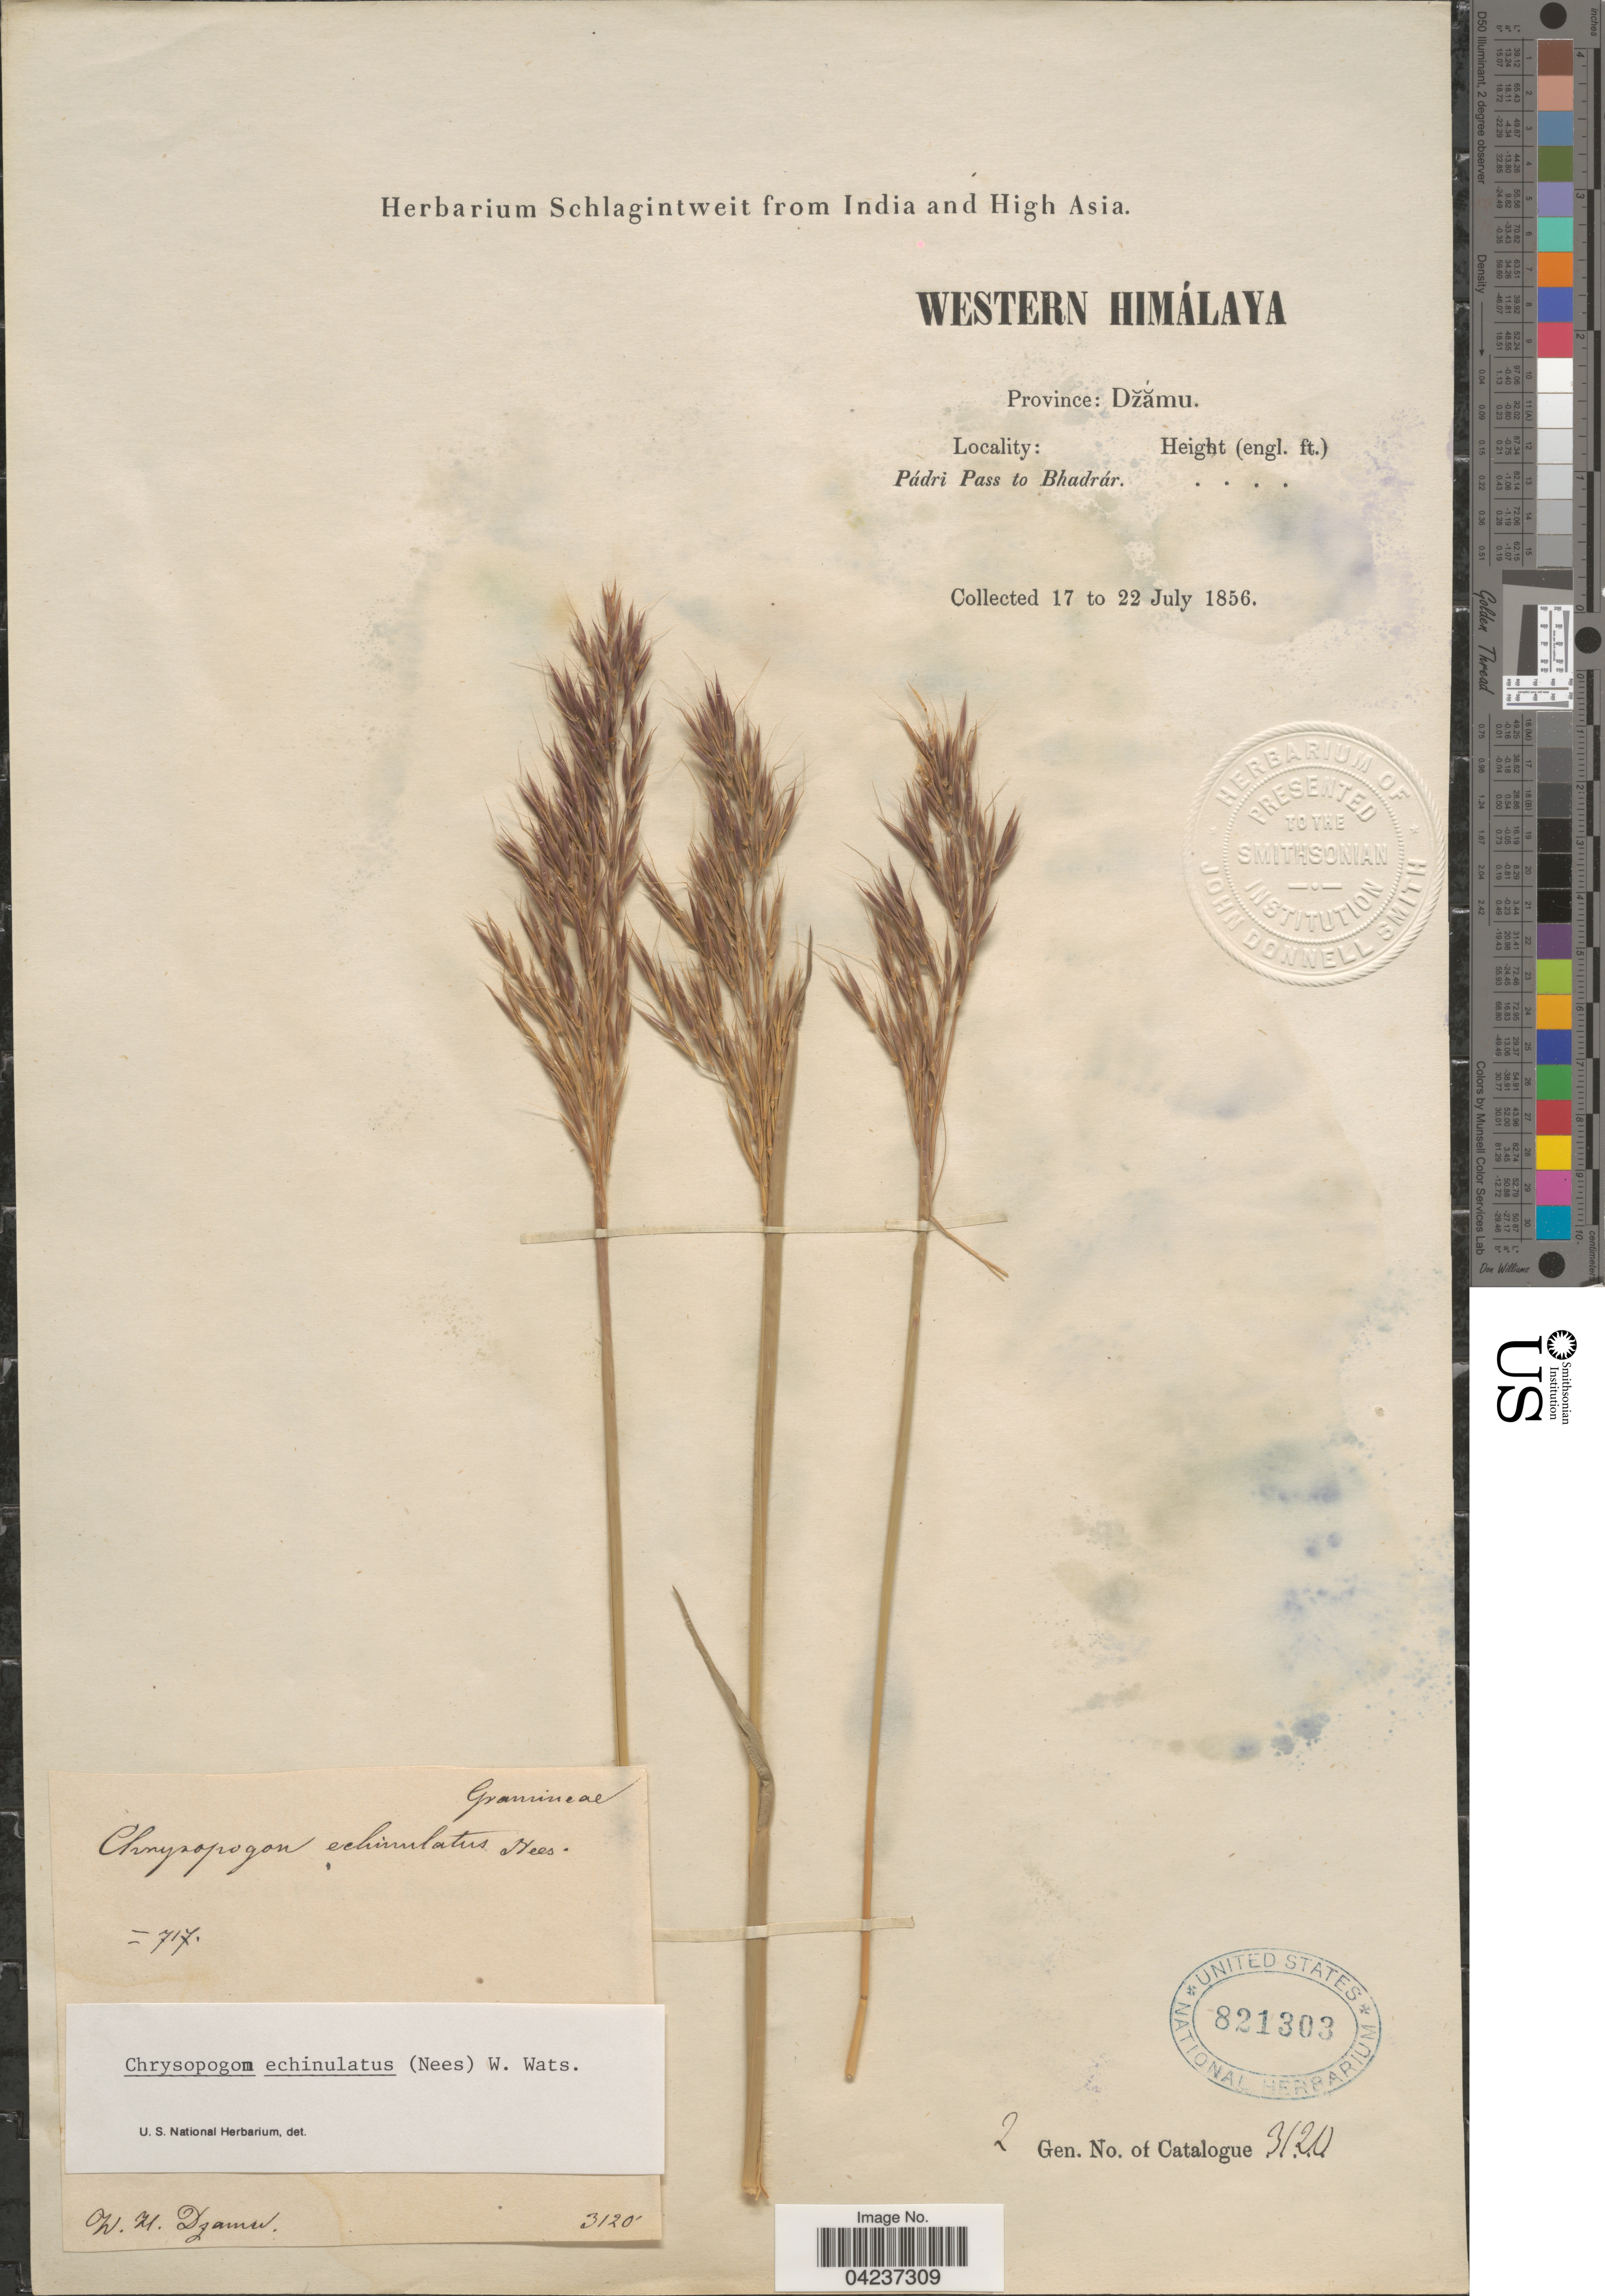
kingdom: Plantae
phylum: Tracheophyta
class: Liliopsida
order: Poales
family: Poaceae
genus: Chrysopogon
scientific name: Chrysopogon hackelii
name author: (Hook. f.) C.E.C. Fisch.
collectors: ex herb. Schlagintweit from India and High Asia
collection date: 1856-07-17/1856-07-22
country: India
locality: Western Himálaya. Province: Dzamu. Pádri Pass to Bhadrár.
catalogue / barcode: US 821303